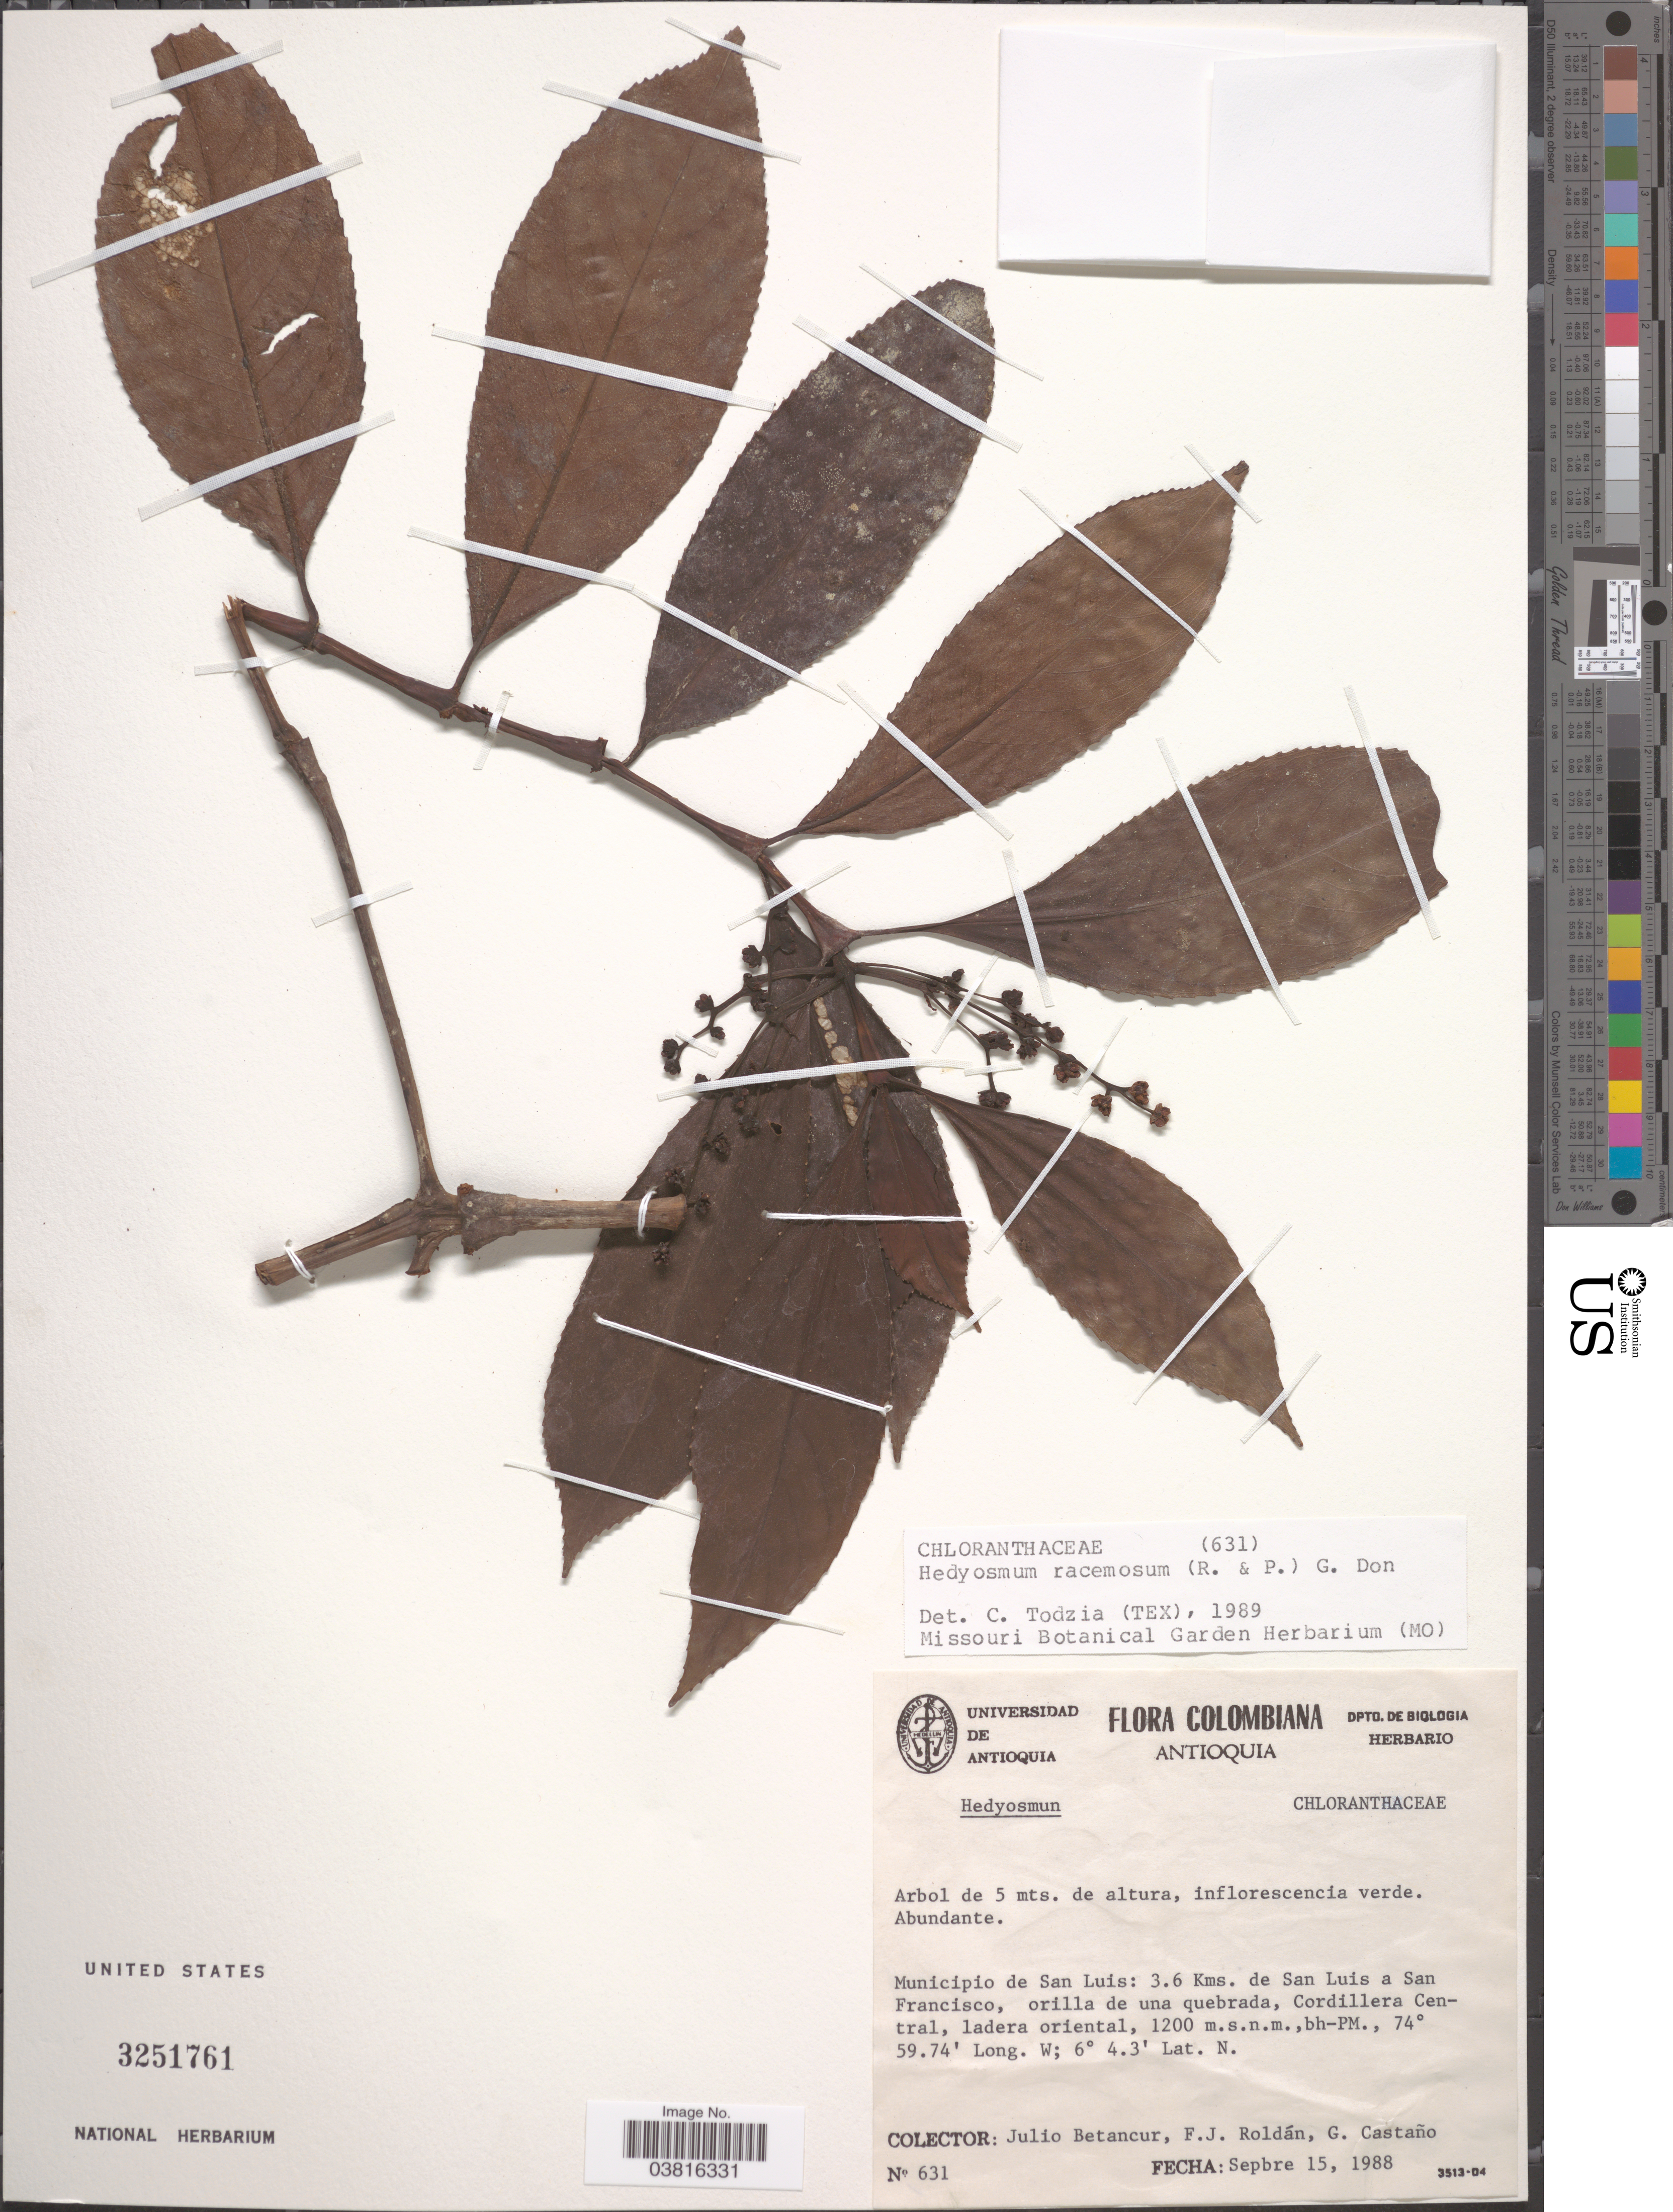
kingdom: Plantae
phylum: Tracheophyta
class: Magnoliopsida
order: Chloranthales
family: Chloranthaceae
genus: Hedyosmum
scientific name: Hedyosmum racemosum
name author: (Ruiz & Pav.) G. Don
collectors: J. Betancur, F. J. Roldán & G. Castano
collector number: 631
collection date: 1988-09-15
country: Colombia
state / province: Antioquia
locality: Municipio de San Luis: 3.6 Kms. de San Luis a San Francisco, orilla de una quebrada, Cordillera Central, ladera oriental.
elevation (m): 1200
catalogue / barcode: US 3251761